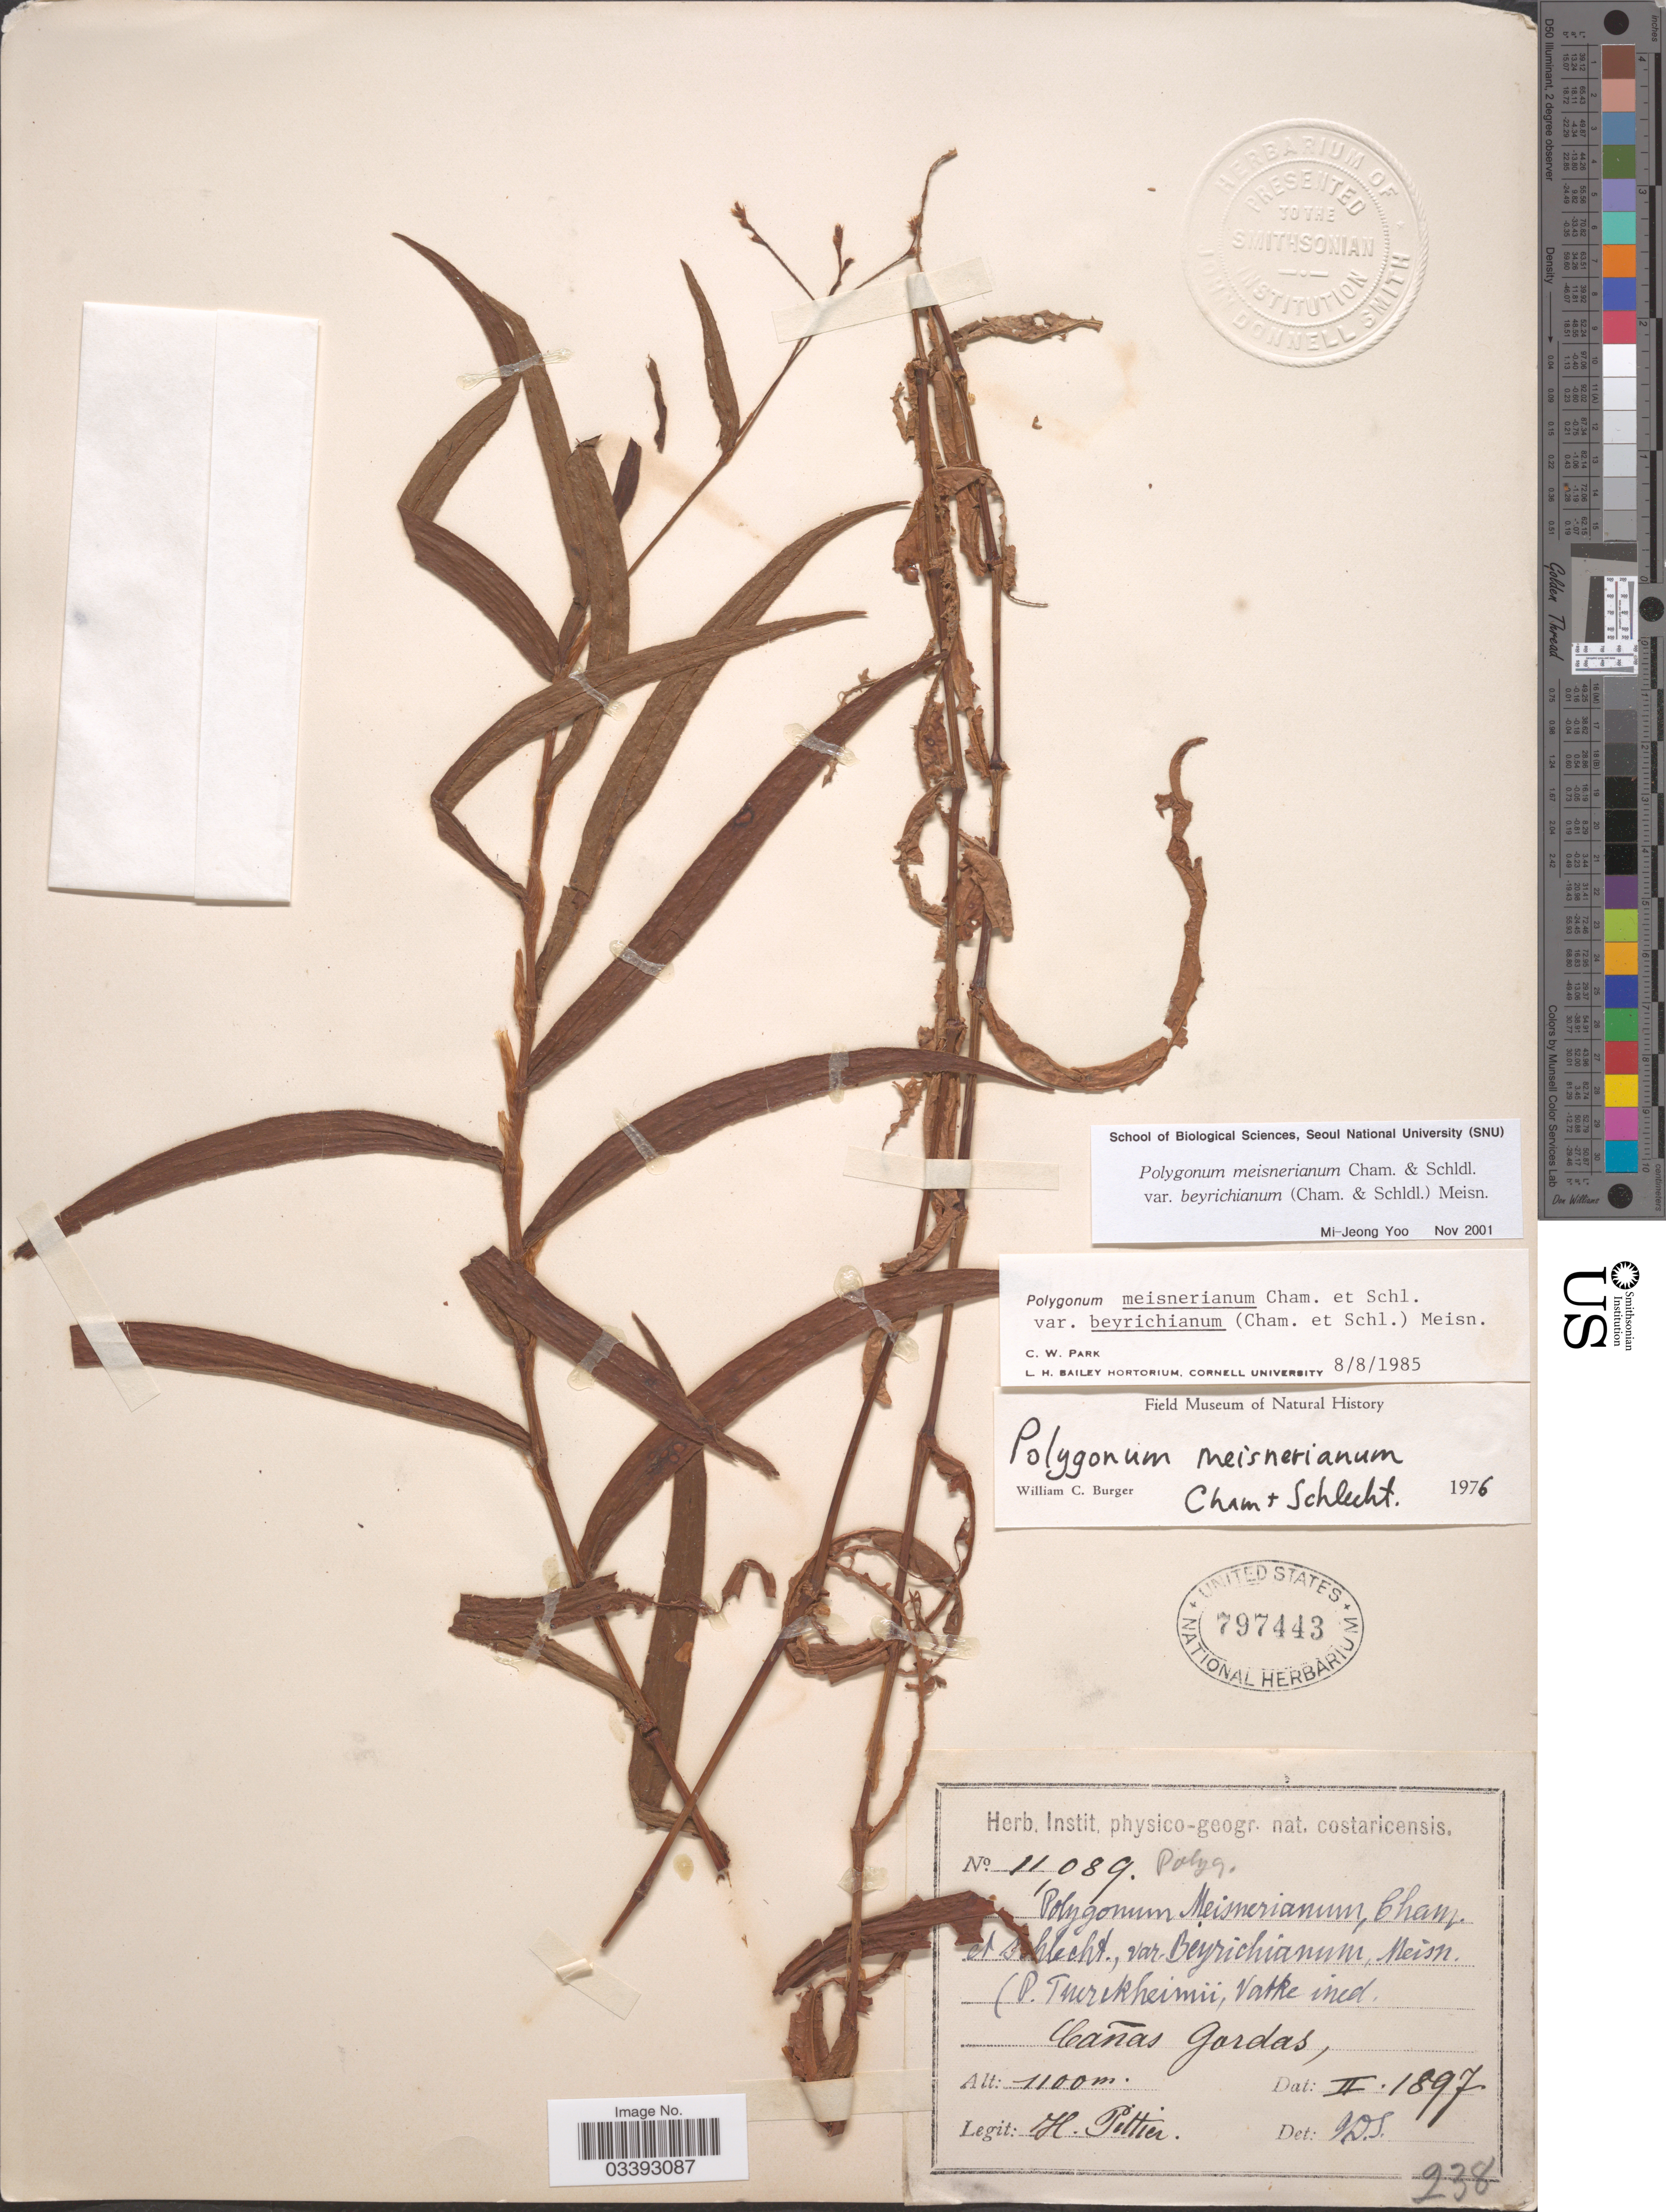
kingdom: Plantae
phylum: Tracheophyta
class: Magnoliopsida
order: Caryophyllales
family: Polygonaceae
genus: Polygonum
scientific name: Polygonum meisnerianum var. beyrichianum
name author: (Cham. & Schltdl.) Meisn.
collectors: H. F. Pittier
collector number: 11089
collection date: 1897-02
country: Costa Rica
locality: Cañas Gordas.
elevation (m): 1100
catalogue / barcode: US 797443